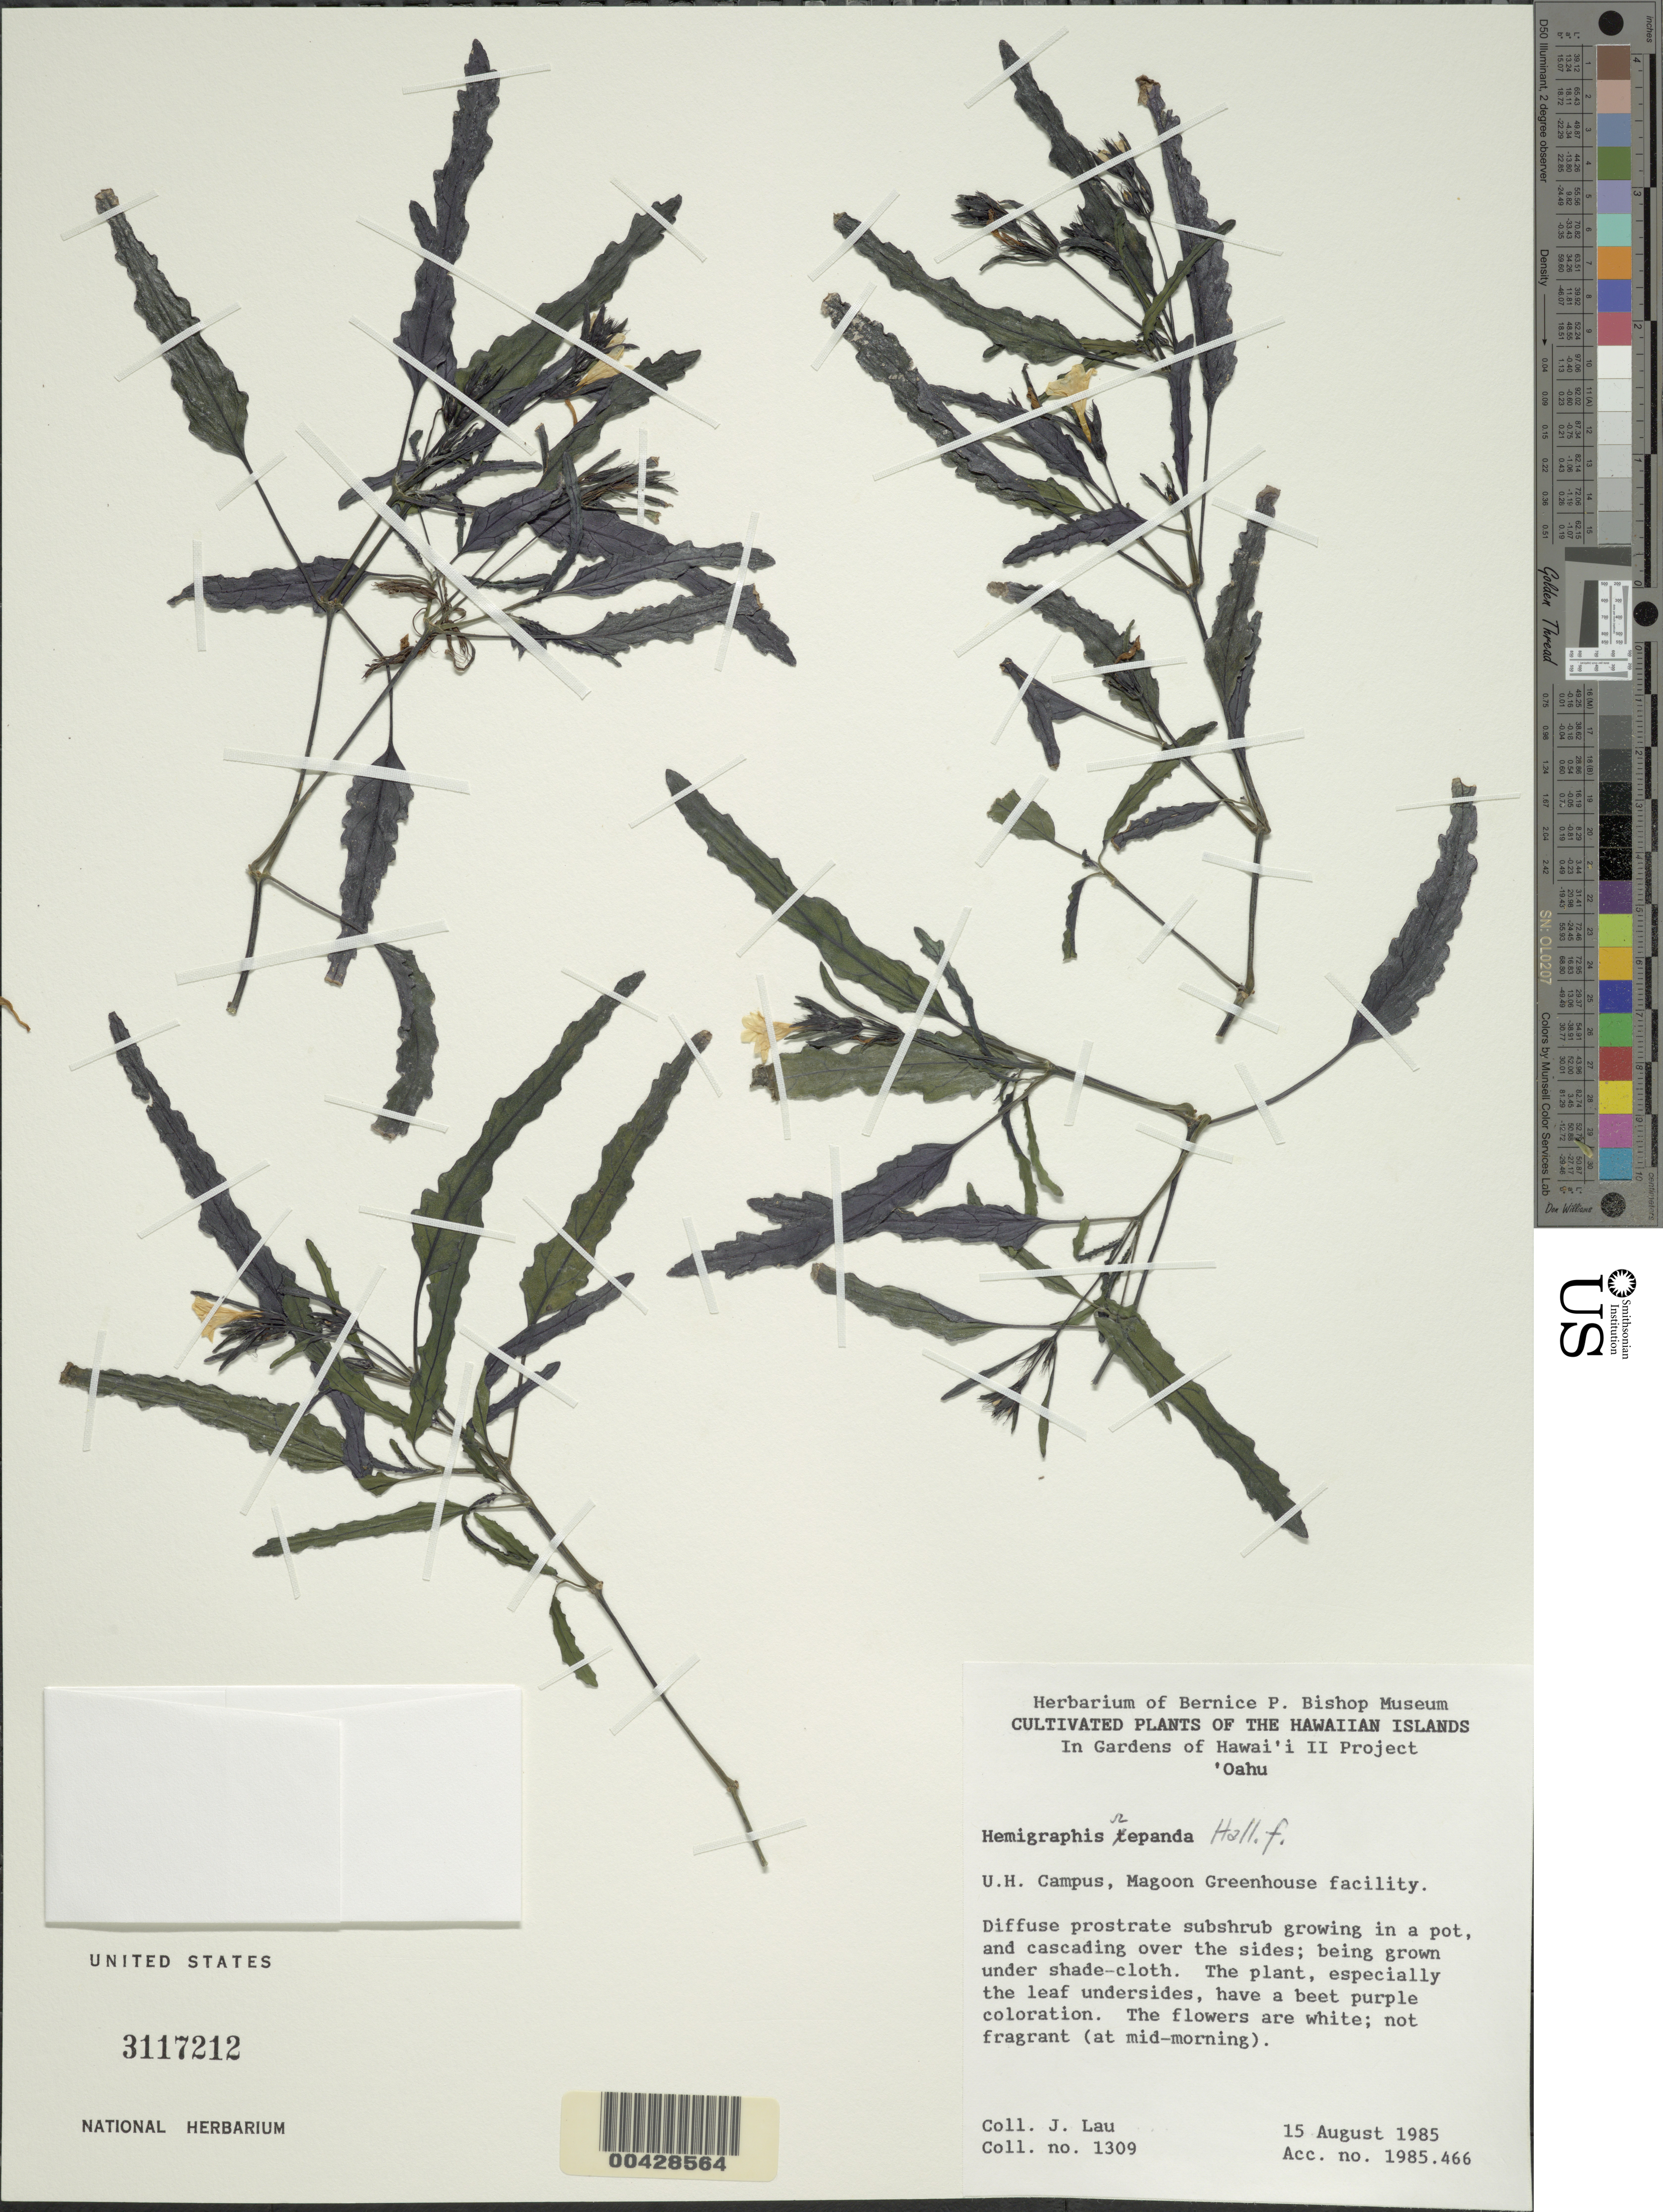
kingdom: Plantae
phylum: Tracheophyta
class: Magnoliopsida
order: Lamiales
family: Acanthaceae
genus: Strobilanthes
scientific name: Strobilanthes sinuata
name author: J.R.I. Wood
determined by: Wagner, W. L., (BOT), Smithsonian Institution - National Museum of Natural History (UNITED STATES)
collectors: J. Lau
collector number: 1309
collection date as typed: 15 Aug 1985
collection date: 1985-08-15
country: United States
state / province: Hawaii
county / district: Honolulu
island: Oahu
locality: U.H. Campus, Magoon Greenhouse Facility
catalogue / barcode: US 3117212